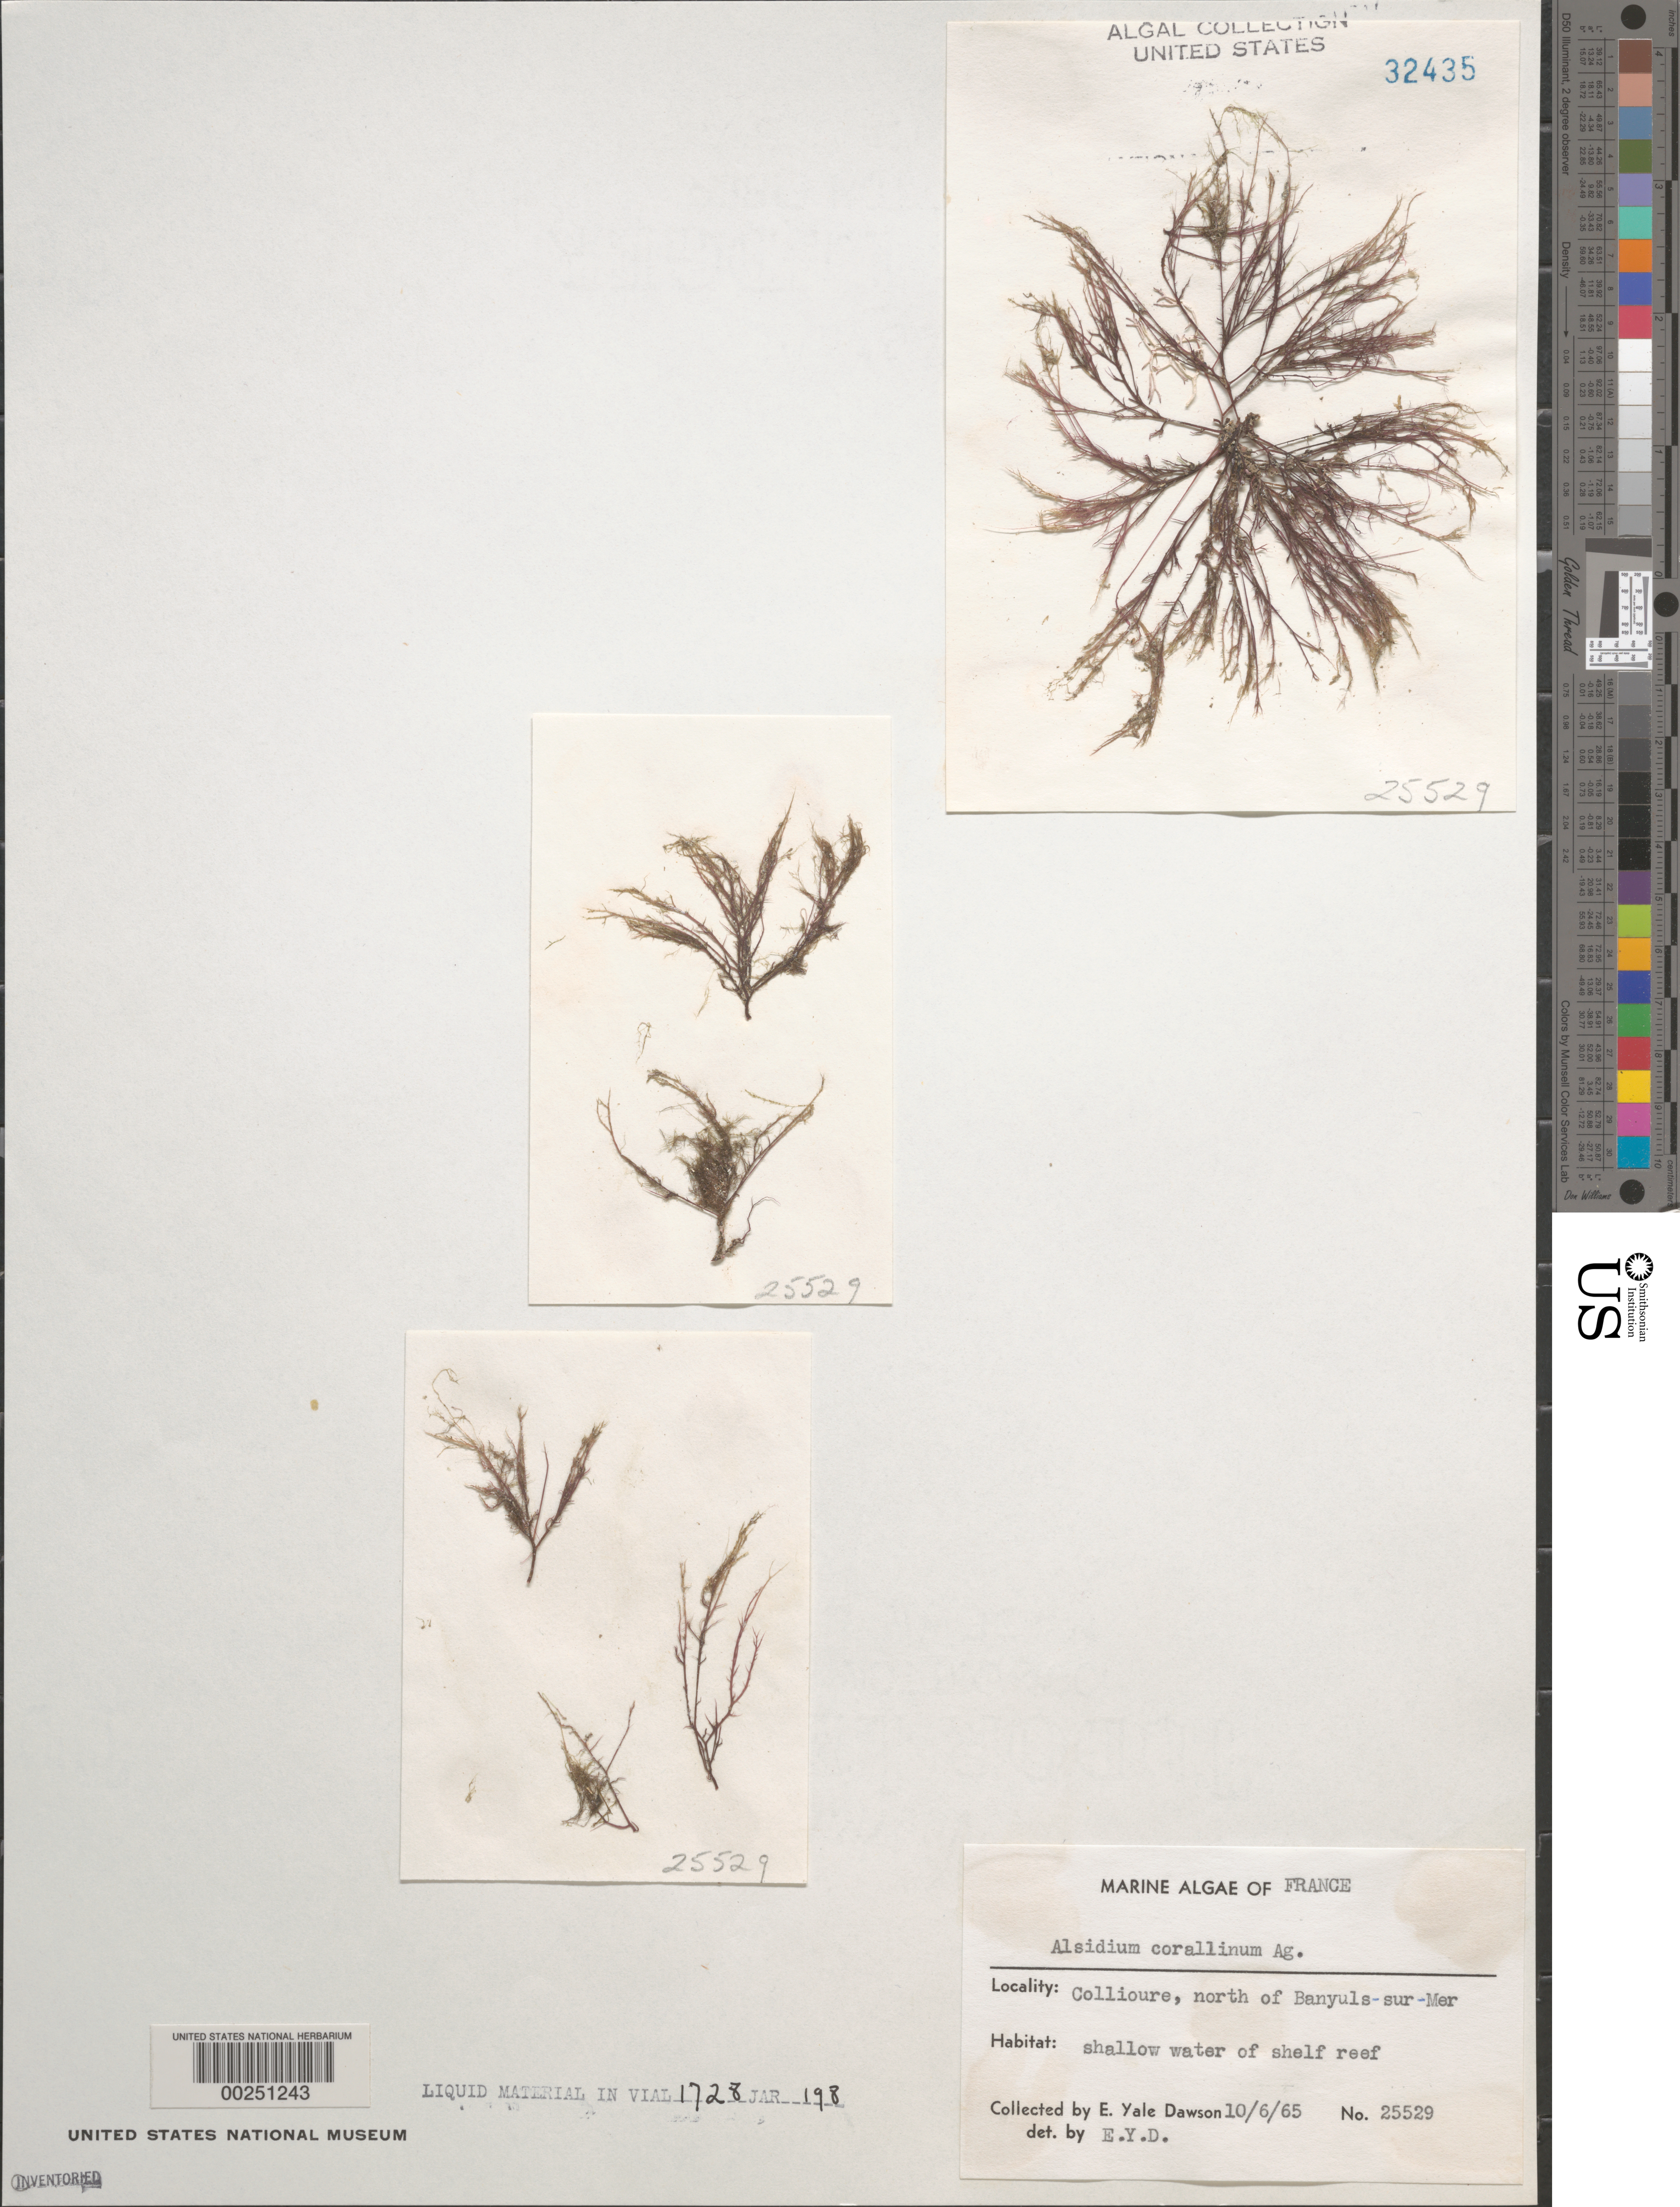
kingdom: Plantae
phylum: Rhodophyta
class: Florideophyceae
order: Ceramiales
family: Rhodomelaceae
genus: Alsidium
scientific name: Alsidium corallinum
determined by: Dawson, E. Y.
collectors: E. Y. Dawson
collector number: EYD 25529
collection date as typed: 06 Oct 1965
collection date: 1965-10-06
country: France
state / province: Occitanie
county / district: Pyrénées-Orientales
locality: Collioure, north of Banyuls-sur-Mer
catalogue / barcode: US 32435